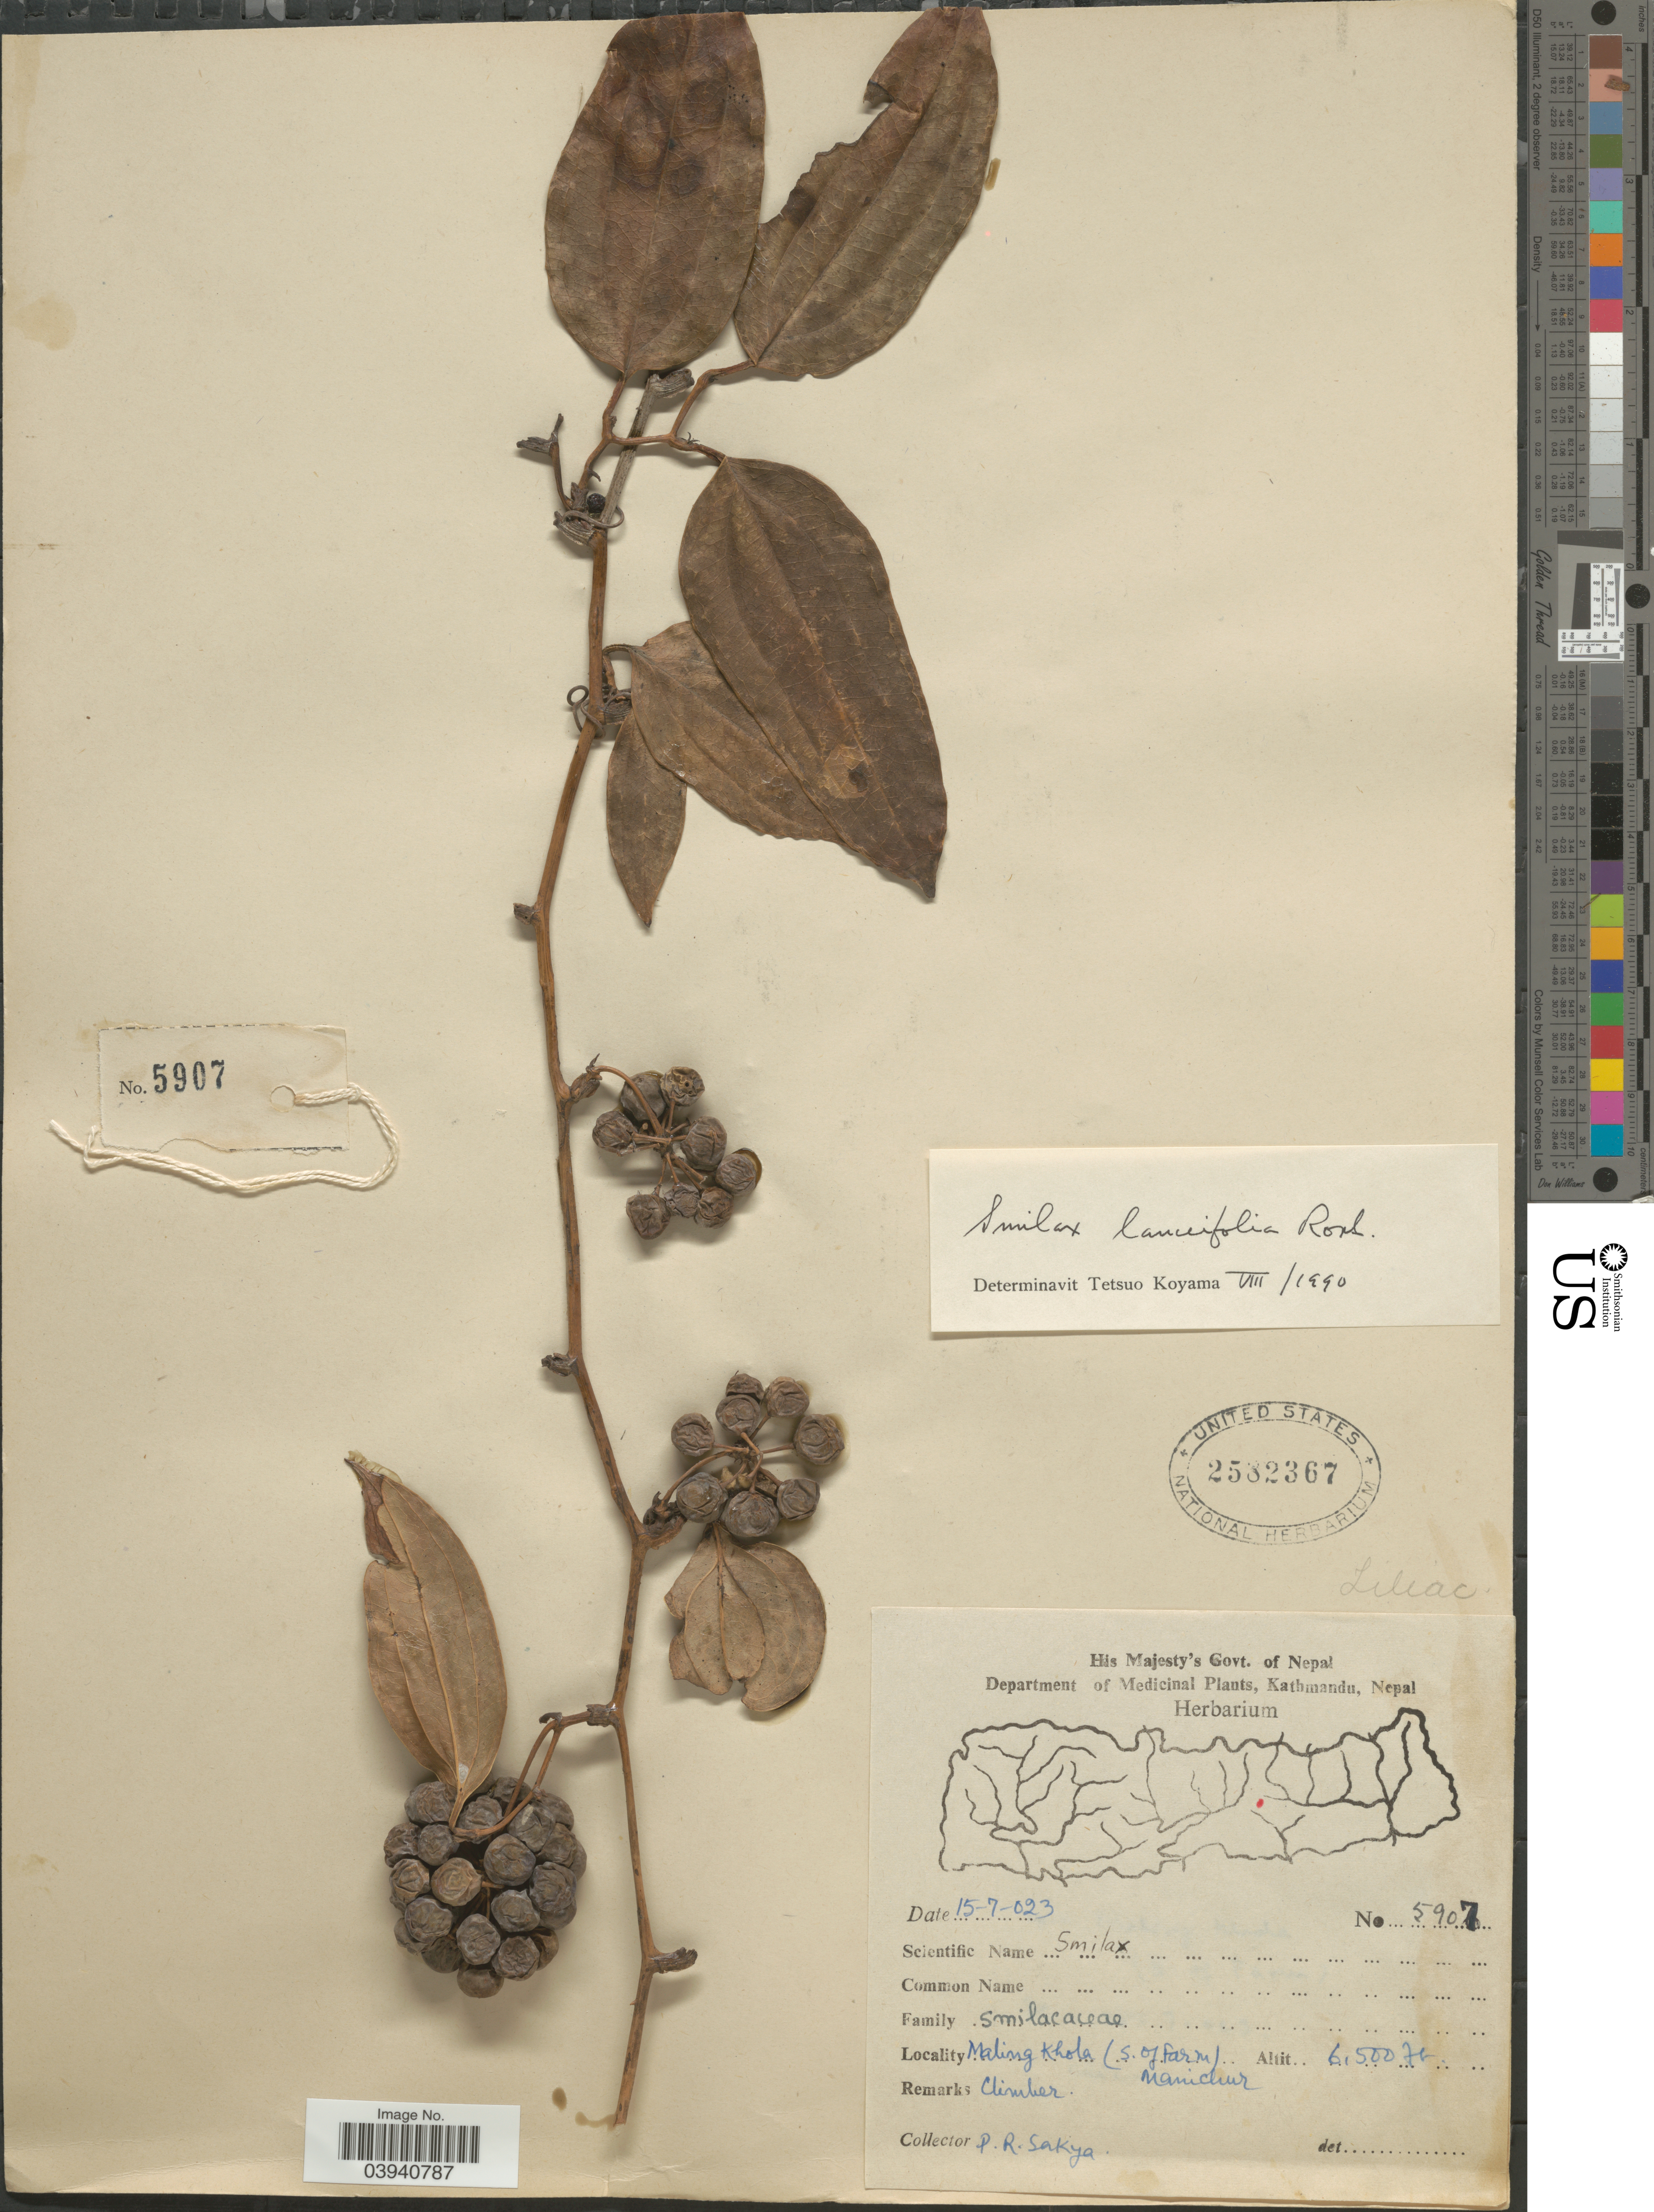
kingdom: Plantae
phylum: Tracheophyta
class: Liliopsida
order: Liliales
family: Smilacaceae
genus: Smilax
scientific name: Smilax lanceifolia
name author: Roxb.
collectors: P. Sakya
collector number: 5907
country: Nepal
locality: Maling Khola (S of farm). Manichur.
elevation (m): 1981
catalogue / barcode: US 2582367